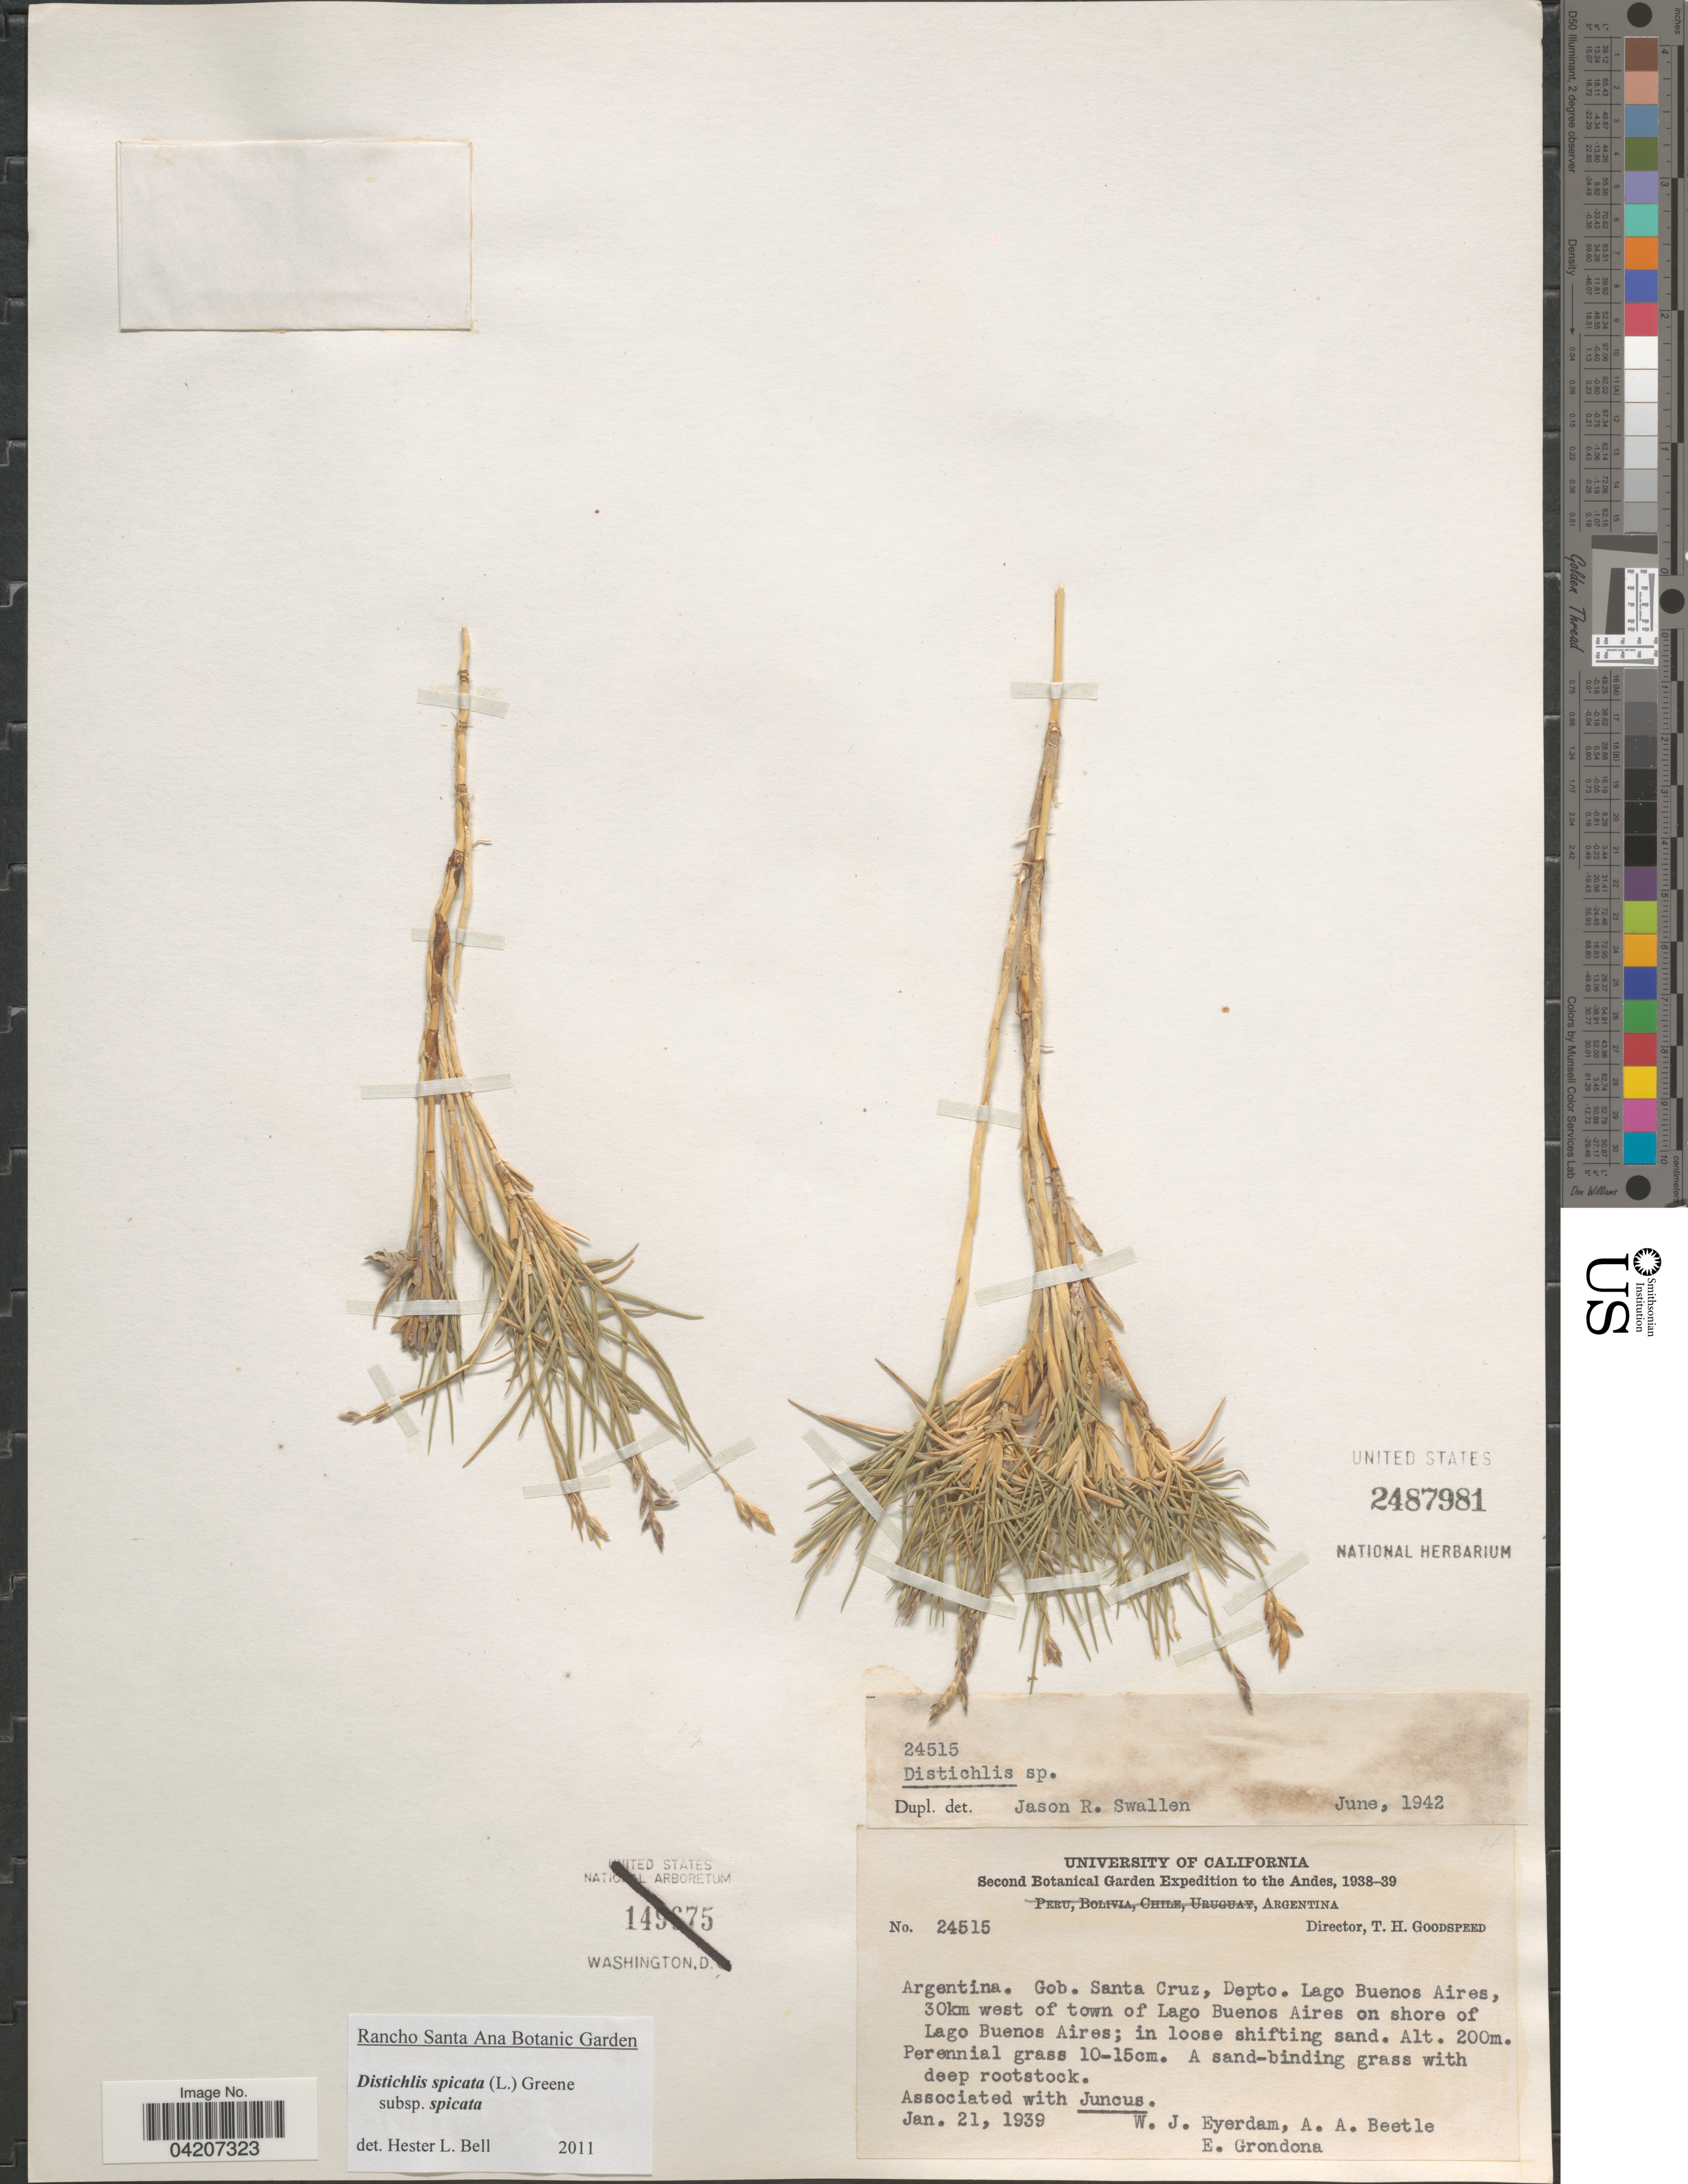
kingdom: Plantae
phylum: Tracheophyta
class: Liliopsida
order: Poales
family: Poaceae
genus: Distichlis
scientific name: Distichlis spicata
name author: (L.) Greene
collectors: W. J. Eyerdam, A. A. Beetle & E. Grondona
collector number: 24515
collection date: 1939-01-21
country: Argentina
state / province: Santa Cruz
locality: Second Botanical Garden Expedition to the Andes, 1938-39. Gob. Santa Cruz, Depto. Lago Buenos Aires, 30km west of town of Lago Buenos Aires on shore of Lago Buenos Aires.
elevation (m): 200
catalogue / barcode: US 2487981